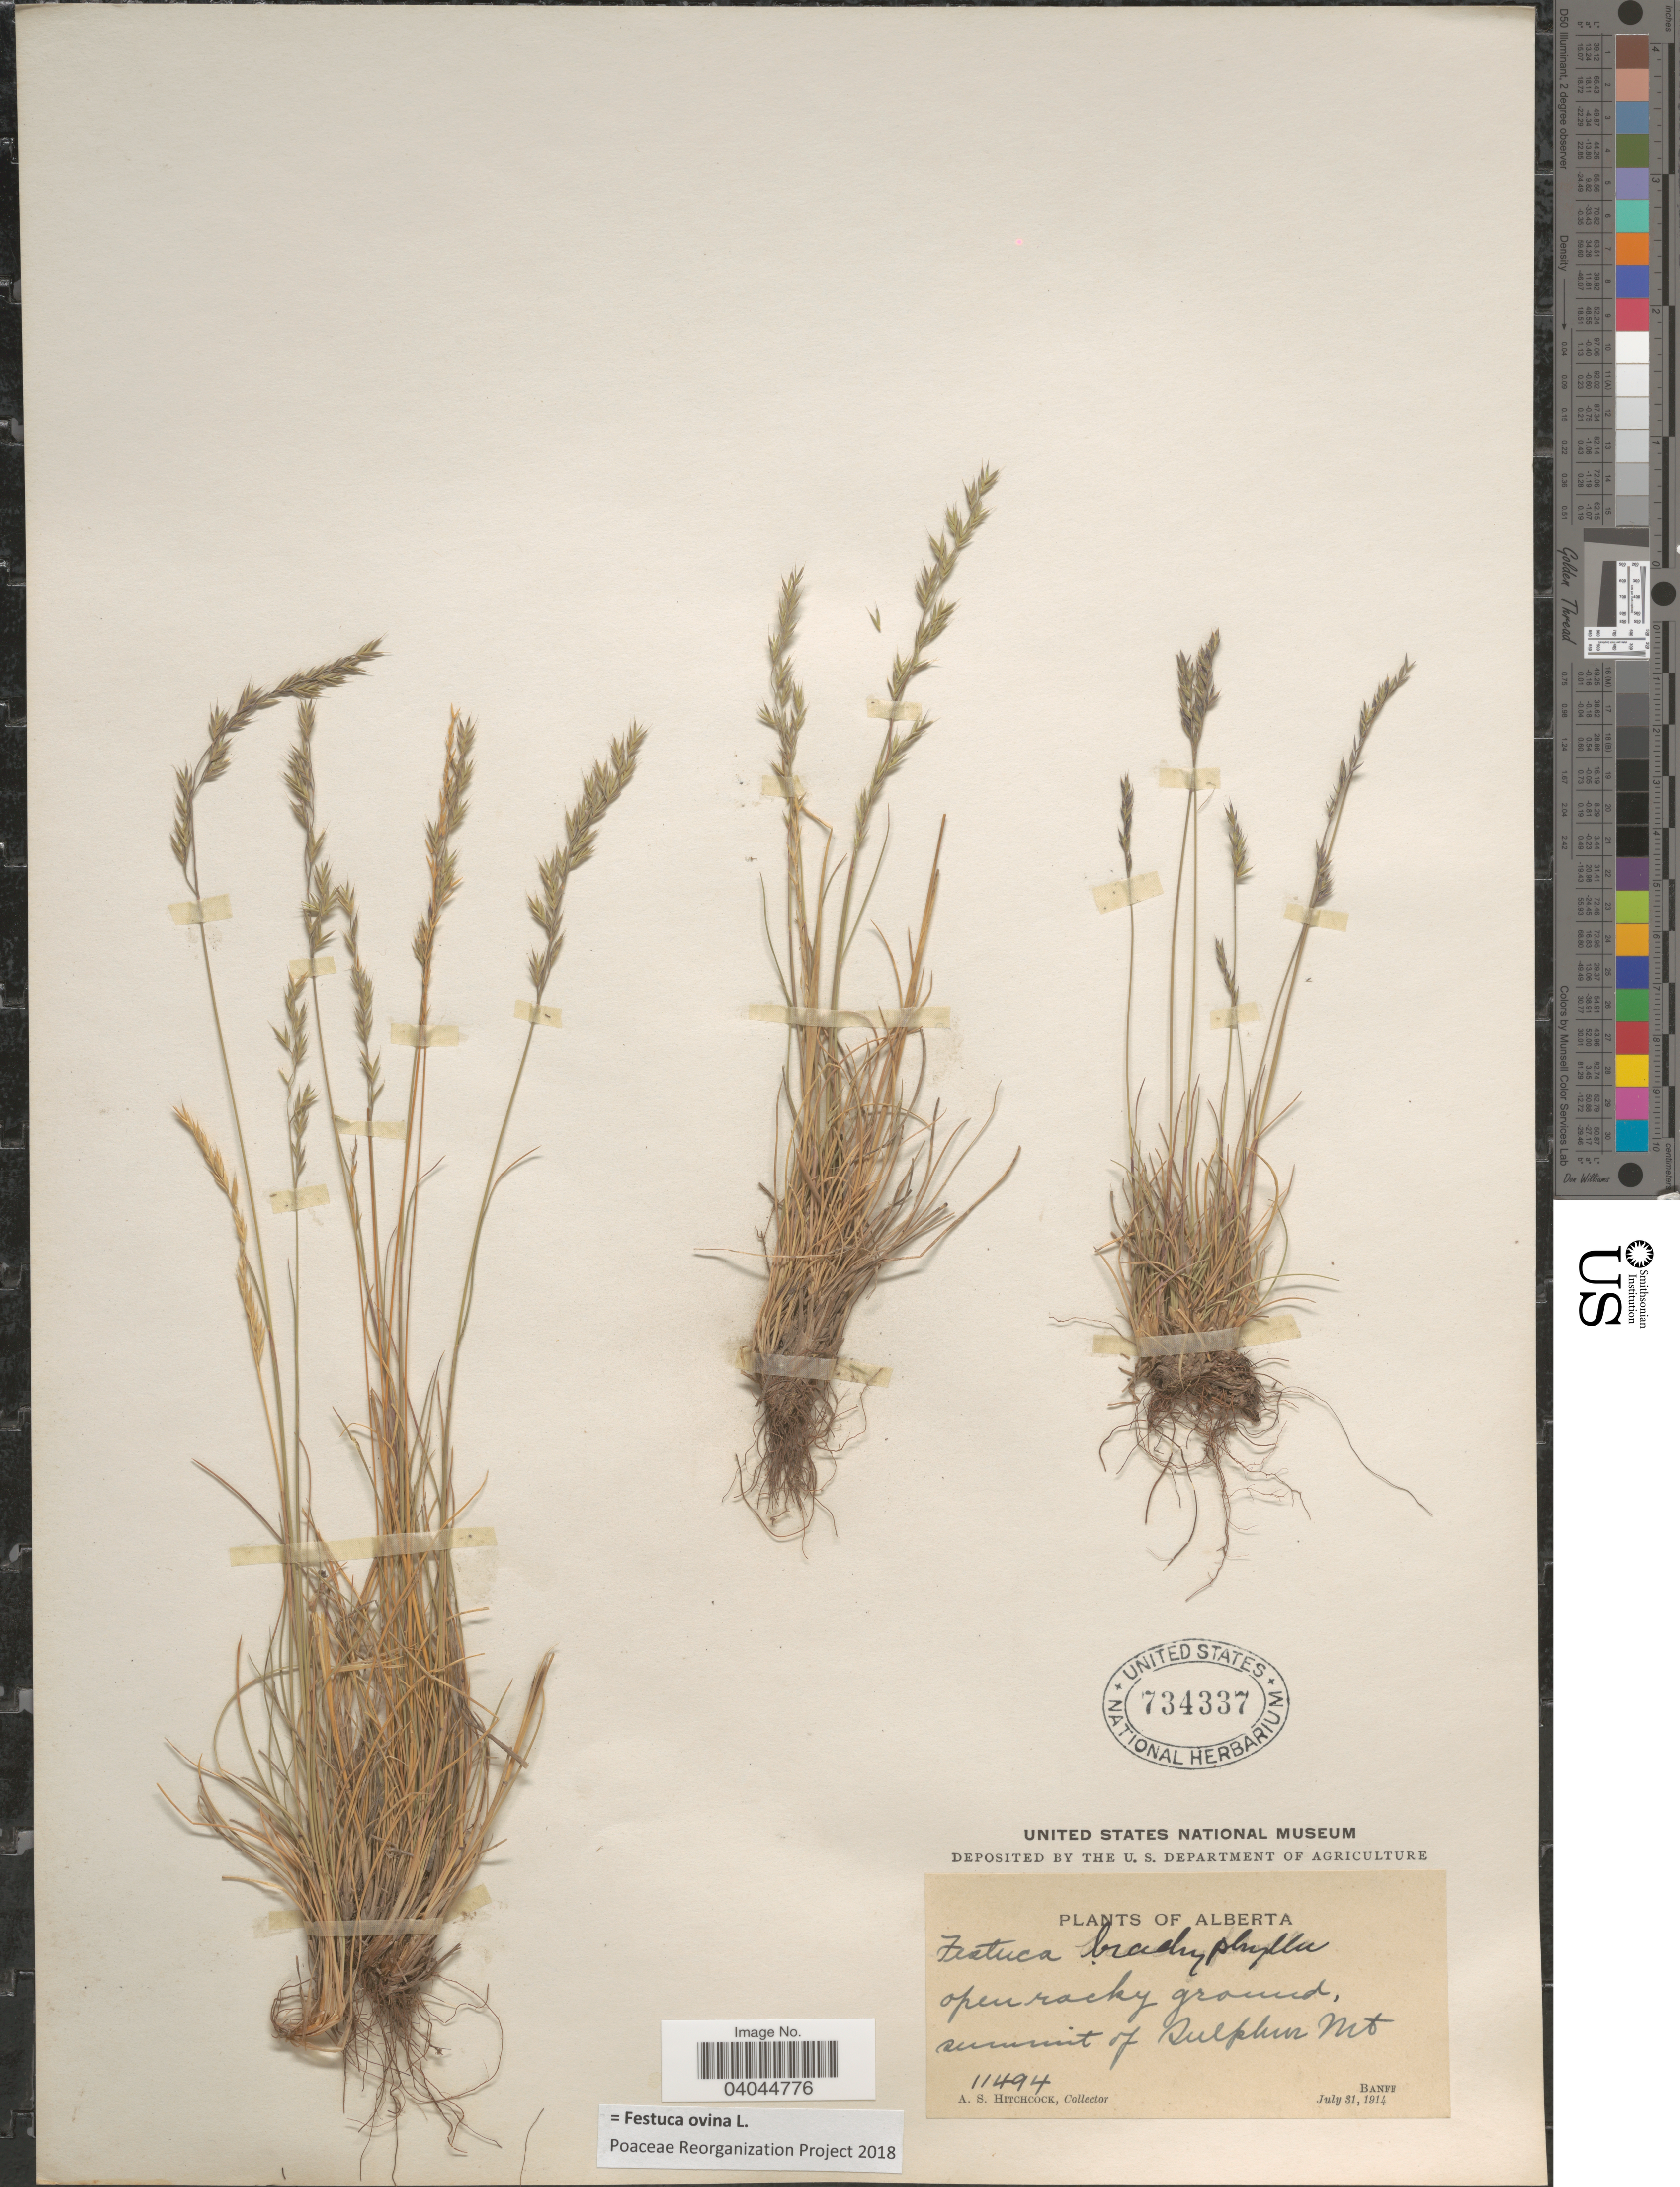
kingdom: Plantae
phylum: Tracheophyta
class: Liliopsida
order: Poales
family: Poaceae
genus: Festuca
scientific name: Festuca ovina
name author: L.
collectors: A. S. Hitchcock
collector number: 11494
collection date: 1914-07-31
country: Canada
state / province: Alberta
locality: Summit of Sulphur Mt. Banff.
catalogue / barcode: US 734337